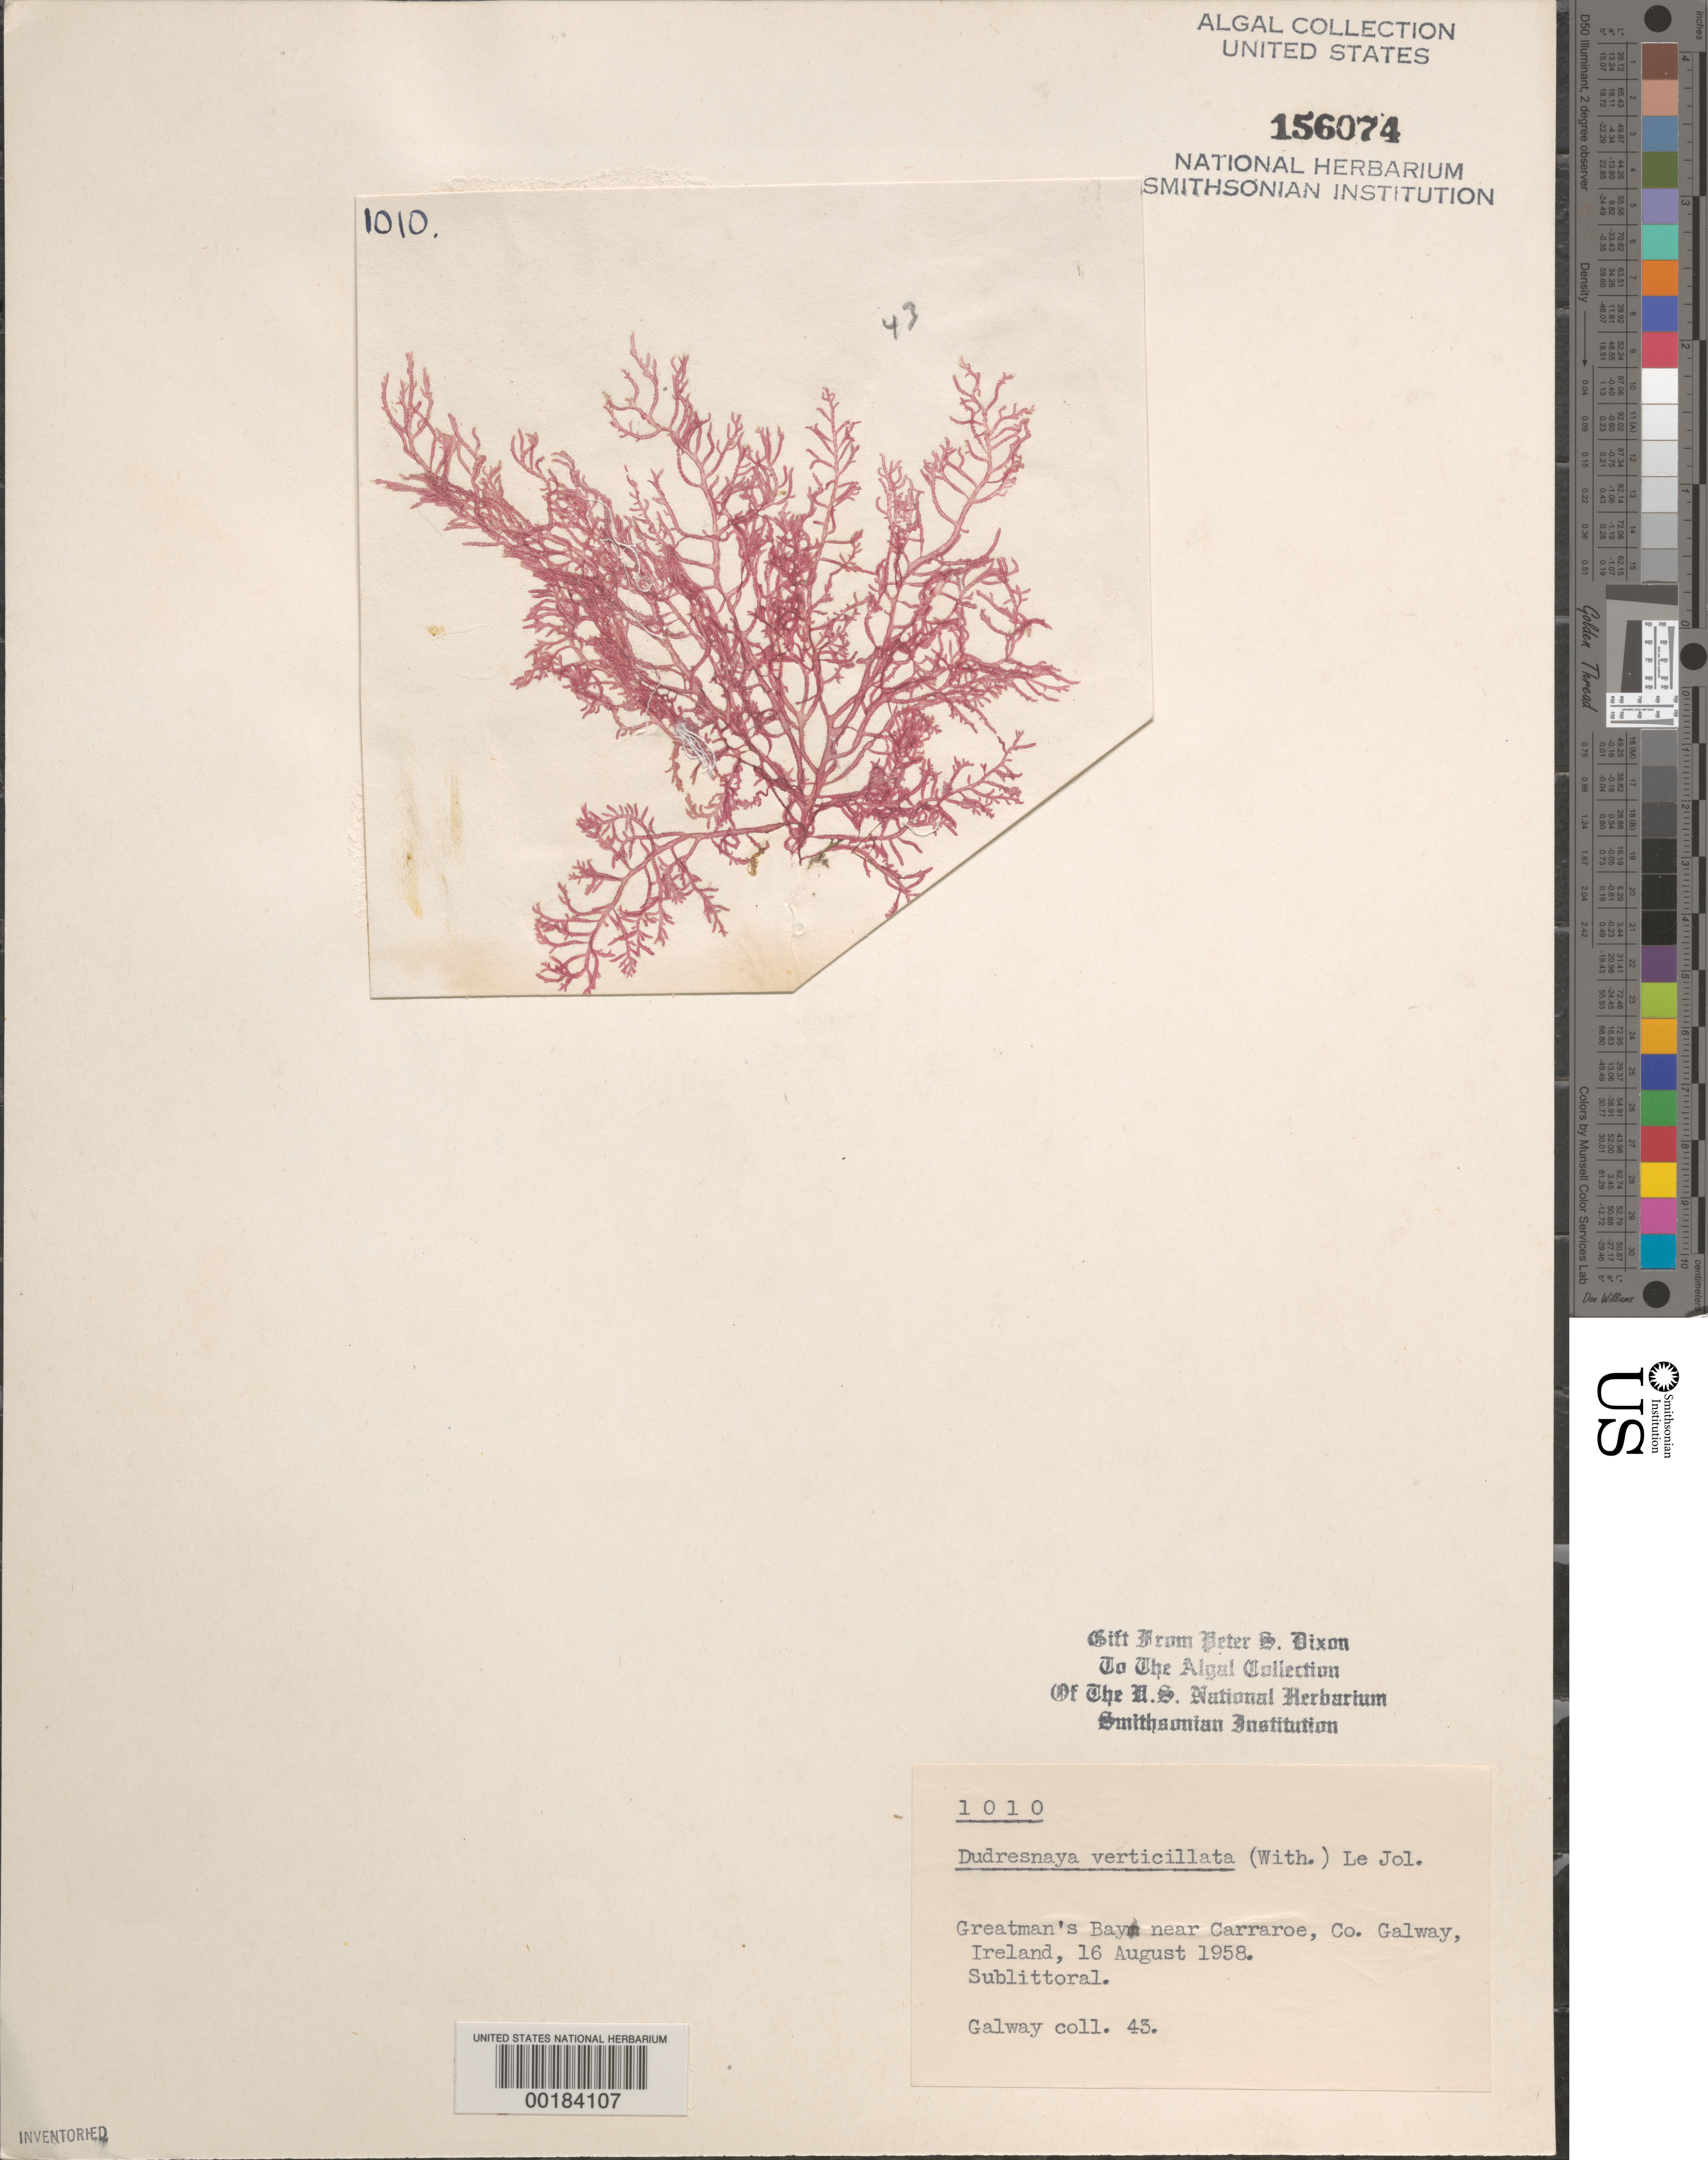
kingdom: Plantae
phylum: Rhodophyta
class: Florideophyceae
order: Gigartinales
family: Dumontiaceae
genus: Dudresnaya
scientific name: Dudresnaya verticillata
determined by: Dixon, P. S.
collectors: P. S. Dixon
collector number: PSD 1010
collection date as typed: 16 Aug 1958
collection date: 1958-08-16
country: Ireland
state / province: Connaught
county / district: Galway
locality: Greatman's Bay, near Carraroe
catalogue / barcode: US 156074